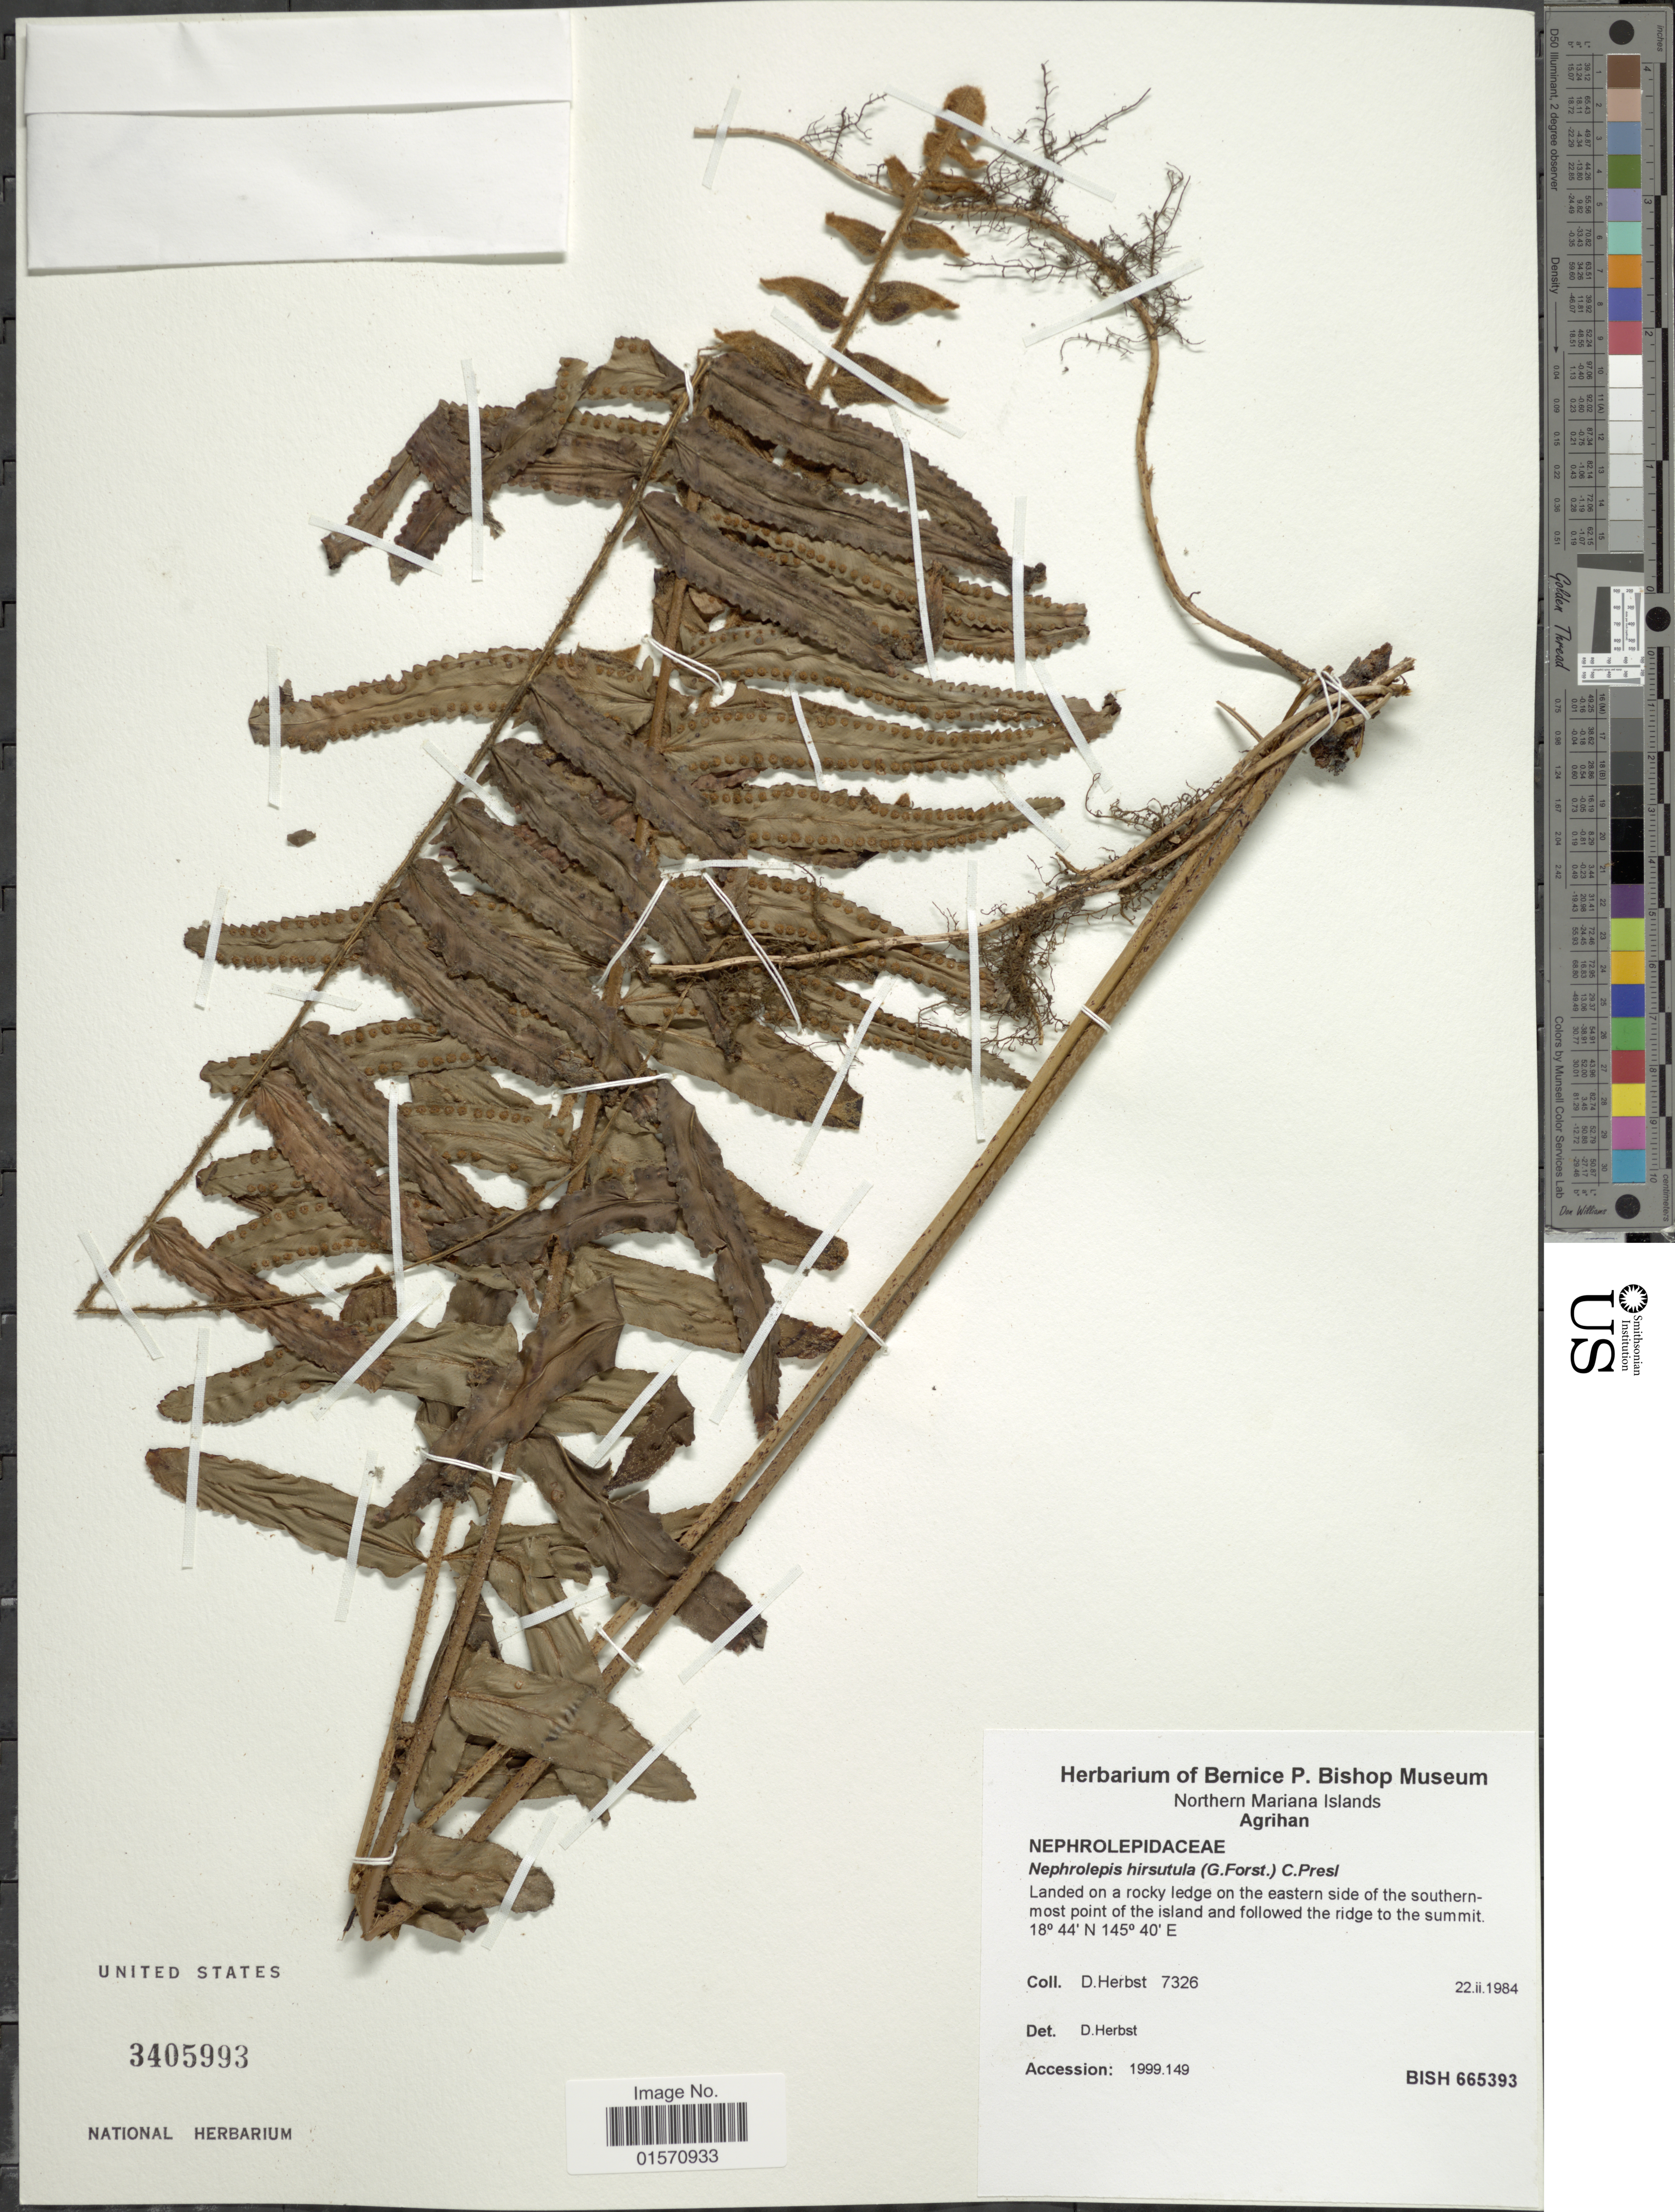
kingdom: Plantae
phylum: Tracheophyta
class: Polypodiopsida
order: Polypodiales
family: Nephrolepidaceae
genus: Nephrolepis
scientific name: Nephrolepis hirsutula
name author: (G. Forst.) C. Presl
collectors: D. Herbst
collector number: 7326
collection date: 1984-02-22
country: Northern Mariana Islands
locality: Agrihan. Landed on a rocky ledge on the eastern side of the southern-most point of the island and followed the ridge to the summit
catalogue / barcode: US 3405993